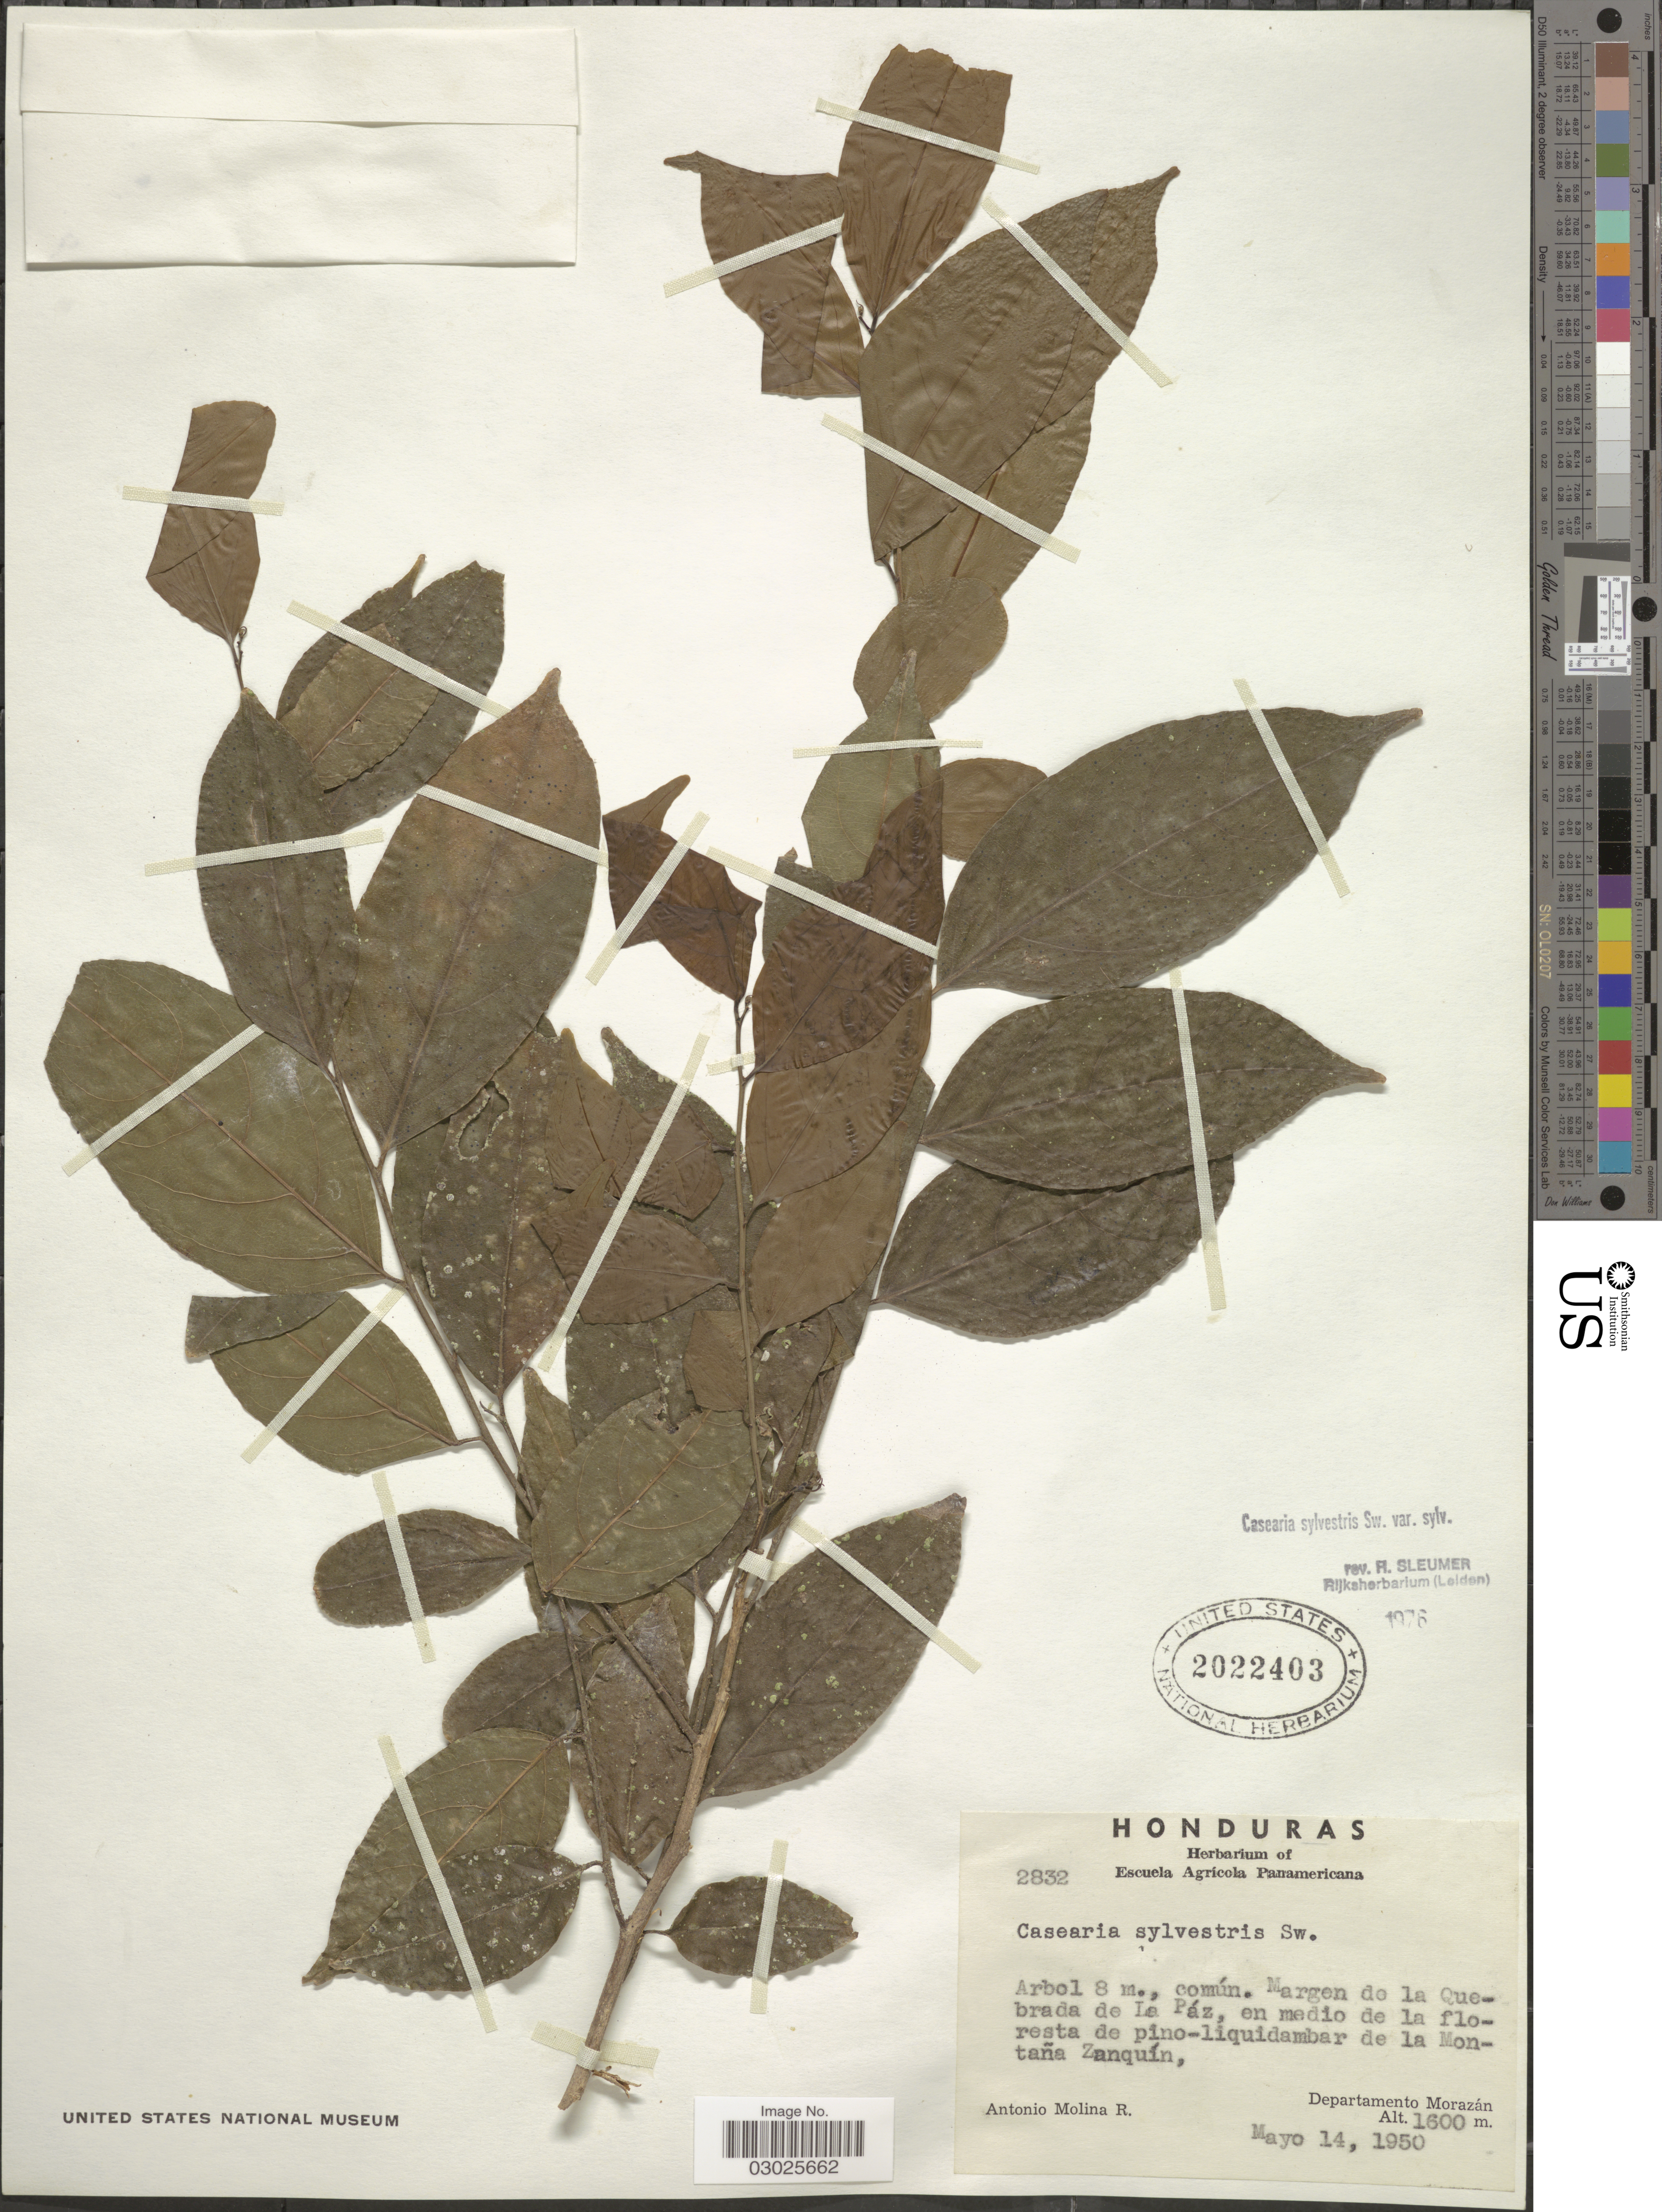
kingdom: Plantae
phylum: Tracheophyta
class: Magnoliopsida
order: Malpighiales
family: Salicaceae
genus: Casearia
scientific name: Casearia sylvestris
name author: Sw.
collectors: A. Molina R.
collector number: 2832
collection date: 1950-05-14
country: Honduras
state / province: Fco. Morazán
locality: Margen de la Quebrada de La Páz, en medio de la floresta de pino-liquidambar de la Montaña Zanquín, Departamento Morazán.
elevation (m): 1600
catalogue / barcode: US 2022403